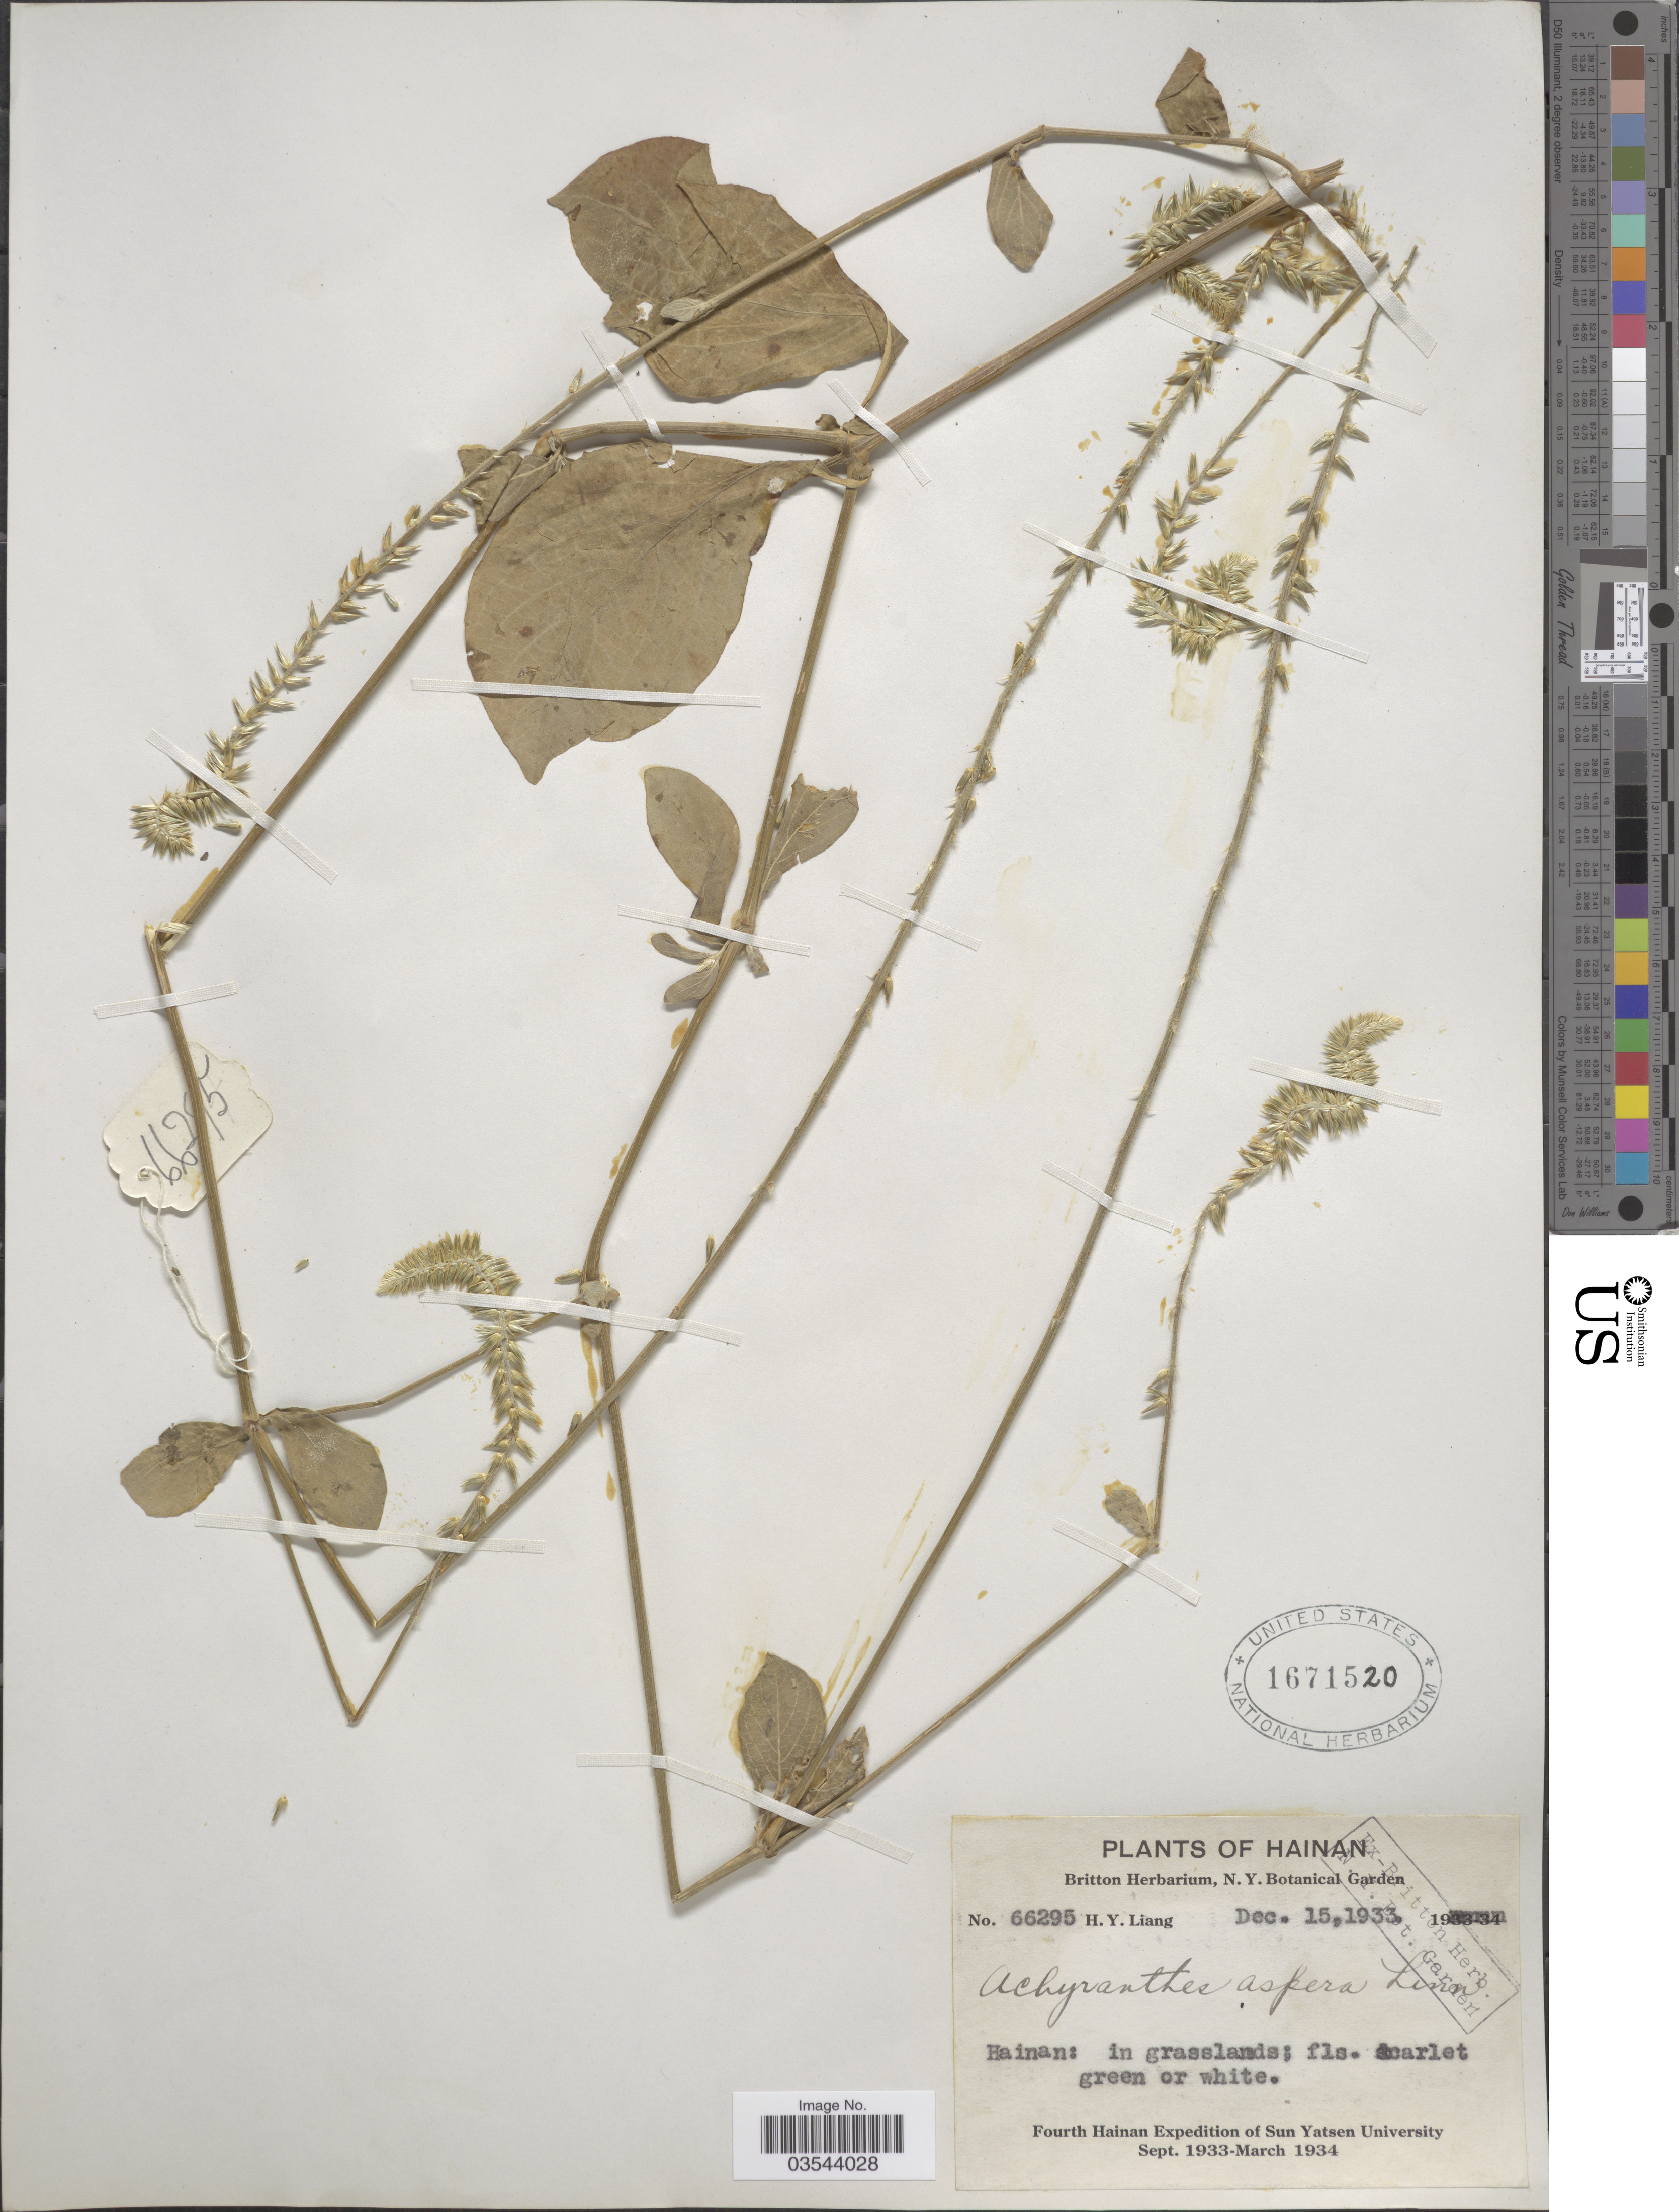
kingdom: Plantae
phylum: Tracheophyta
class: Magnoliopsida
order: Caryophyllales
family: Amaranthaceae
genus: Achyranthes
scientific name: Achyranthes aspera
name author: L.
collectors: H. Y. Liang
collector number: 66295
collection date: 1933-12-15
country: China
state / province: Hainan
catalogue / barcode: US 1671520